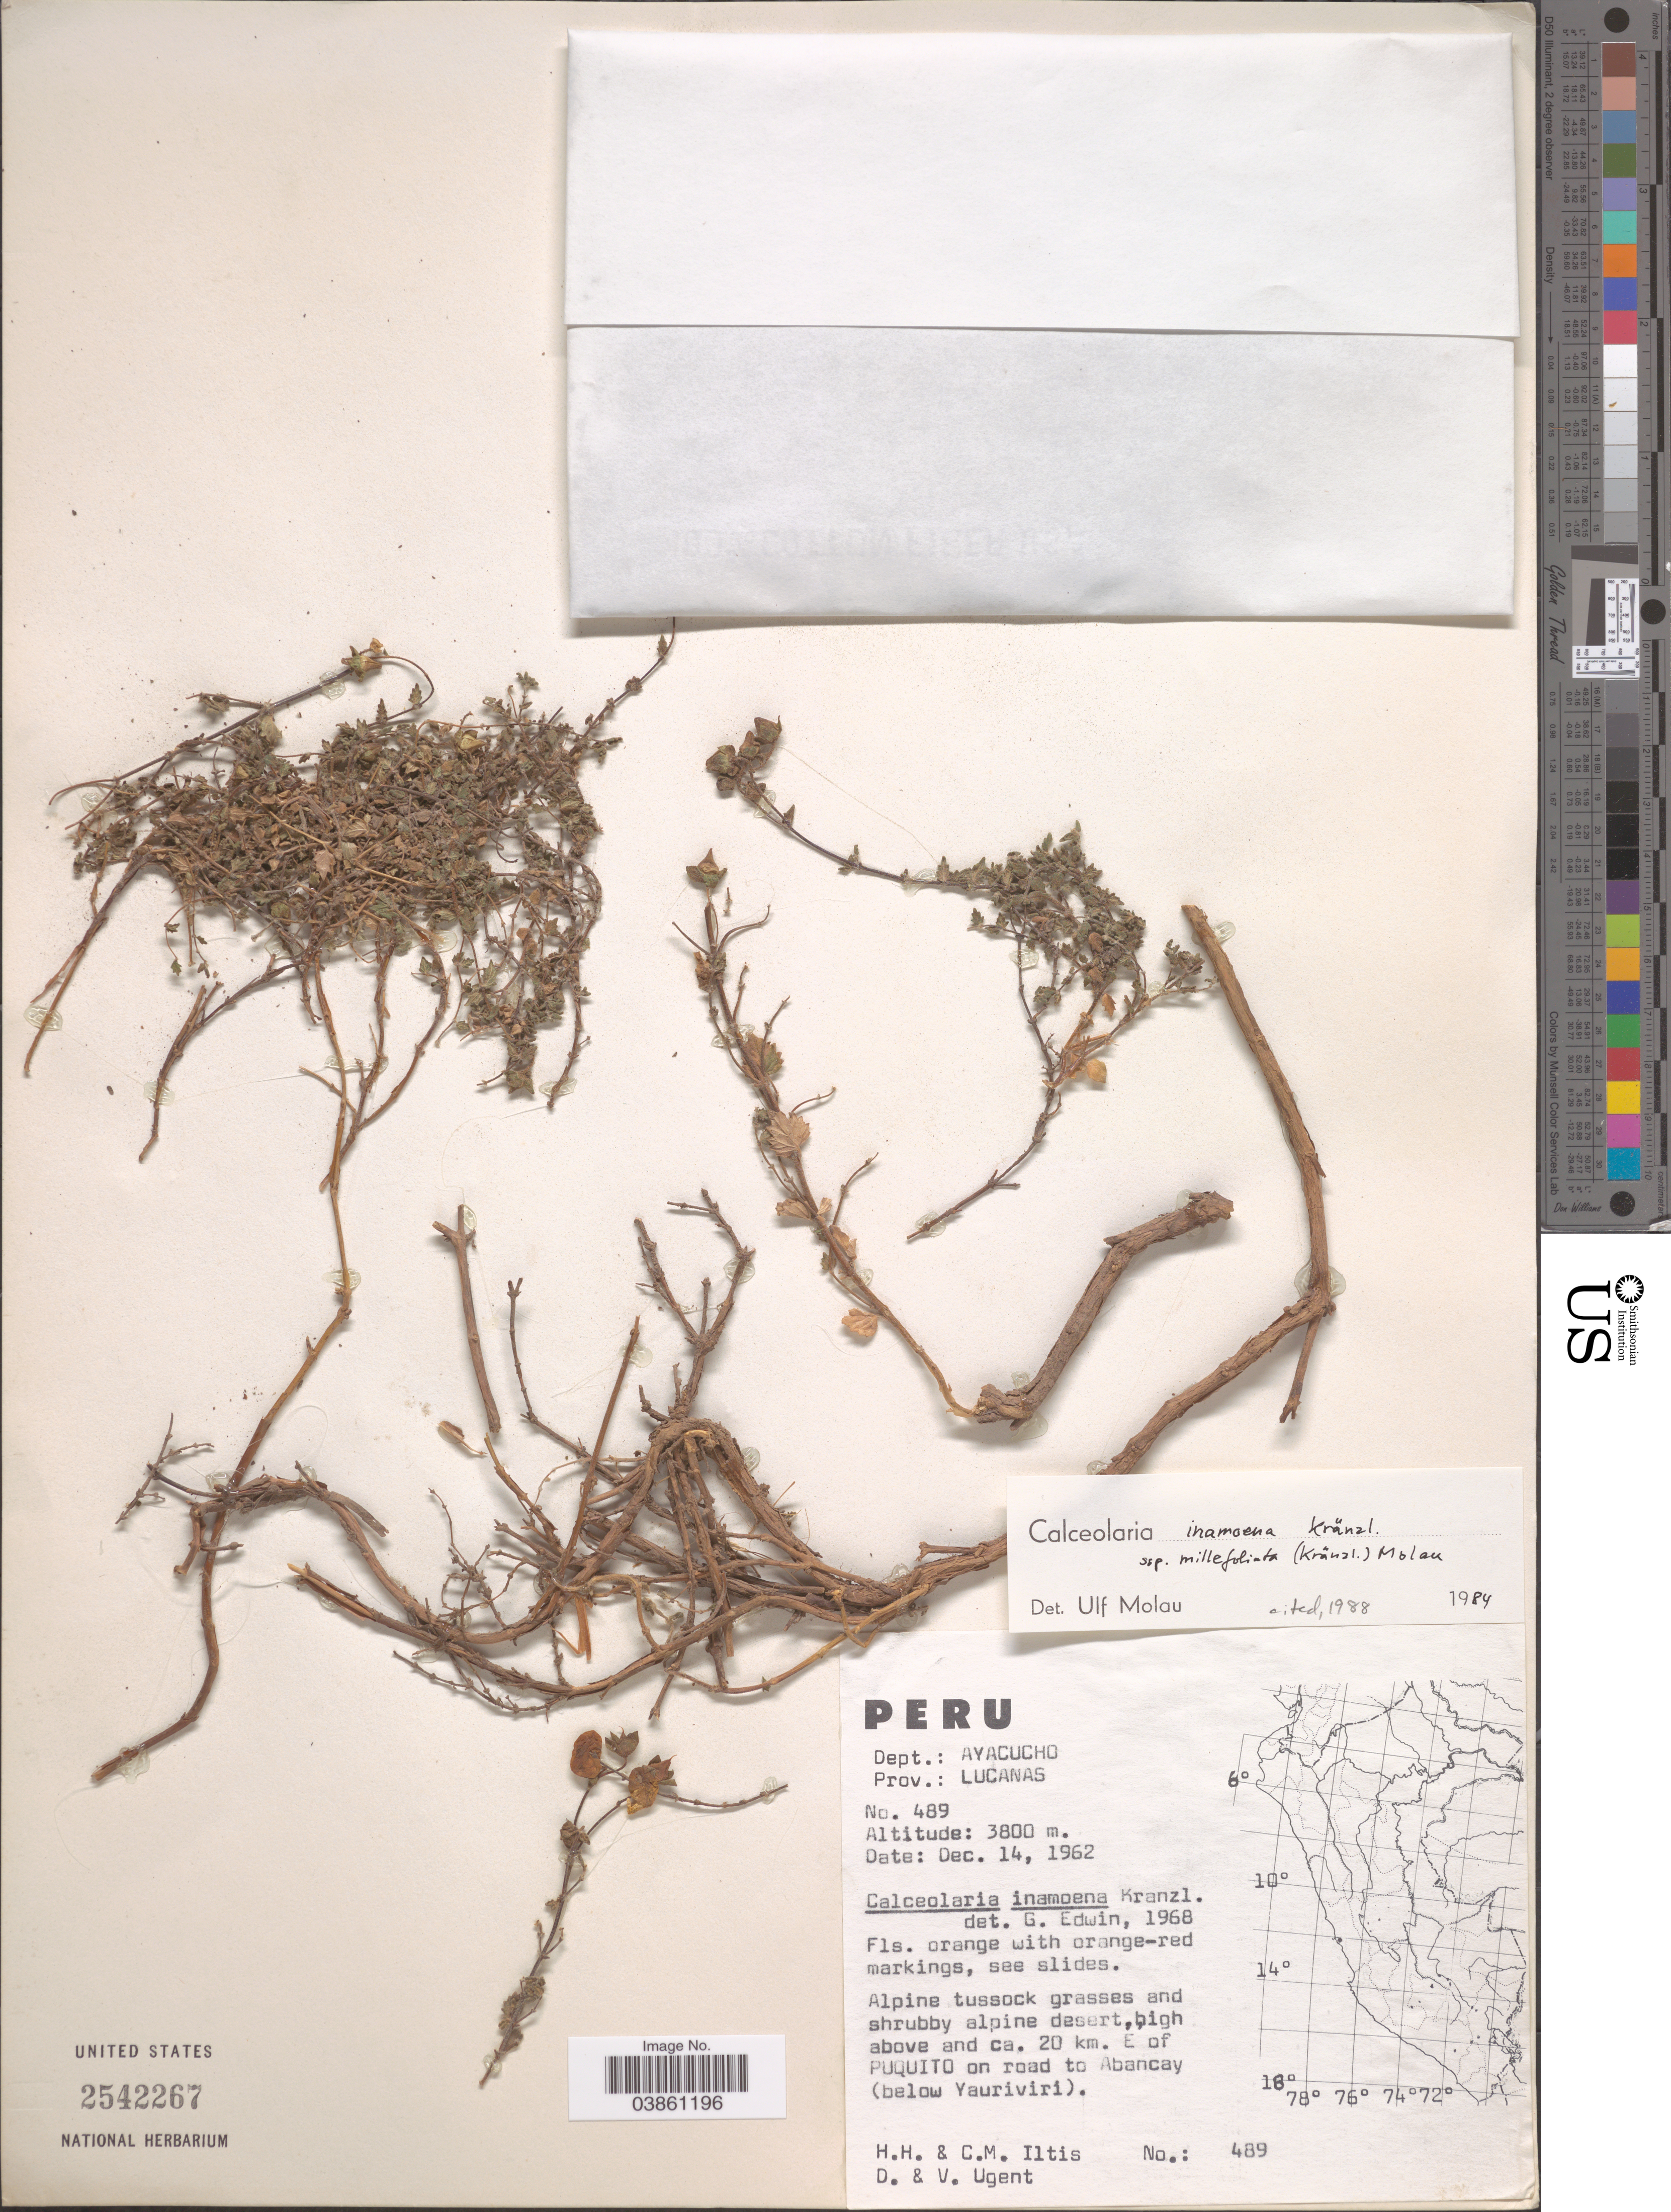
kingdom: Plantae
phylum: Tracheophyta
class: Magnoliopsida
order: Lamiales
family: Calceolariaceae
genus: Calceolaria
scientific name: Calceolaria inamoena subsp. millefoliata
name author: (Kraenzl.) Molau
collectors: H. H. Iltis, C. M Iltis, D. Ugent & V. Ugent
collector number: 489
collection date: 1962-12-14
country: Peru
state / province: Ayacucho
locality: Dept.: Ayacucho. Prov.: Lucanas. Alpine tussock grasses and shrubby alpine desert, high above and ca. 20 km. E of Puquito on road to Abancay (below Yauriviri).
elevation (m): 3800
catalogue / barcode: US 2542267